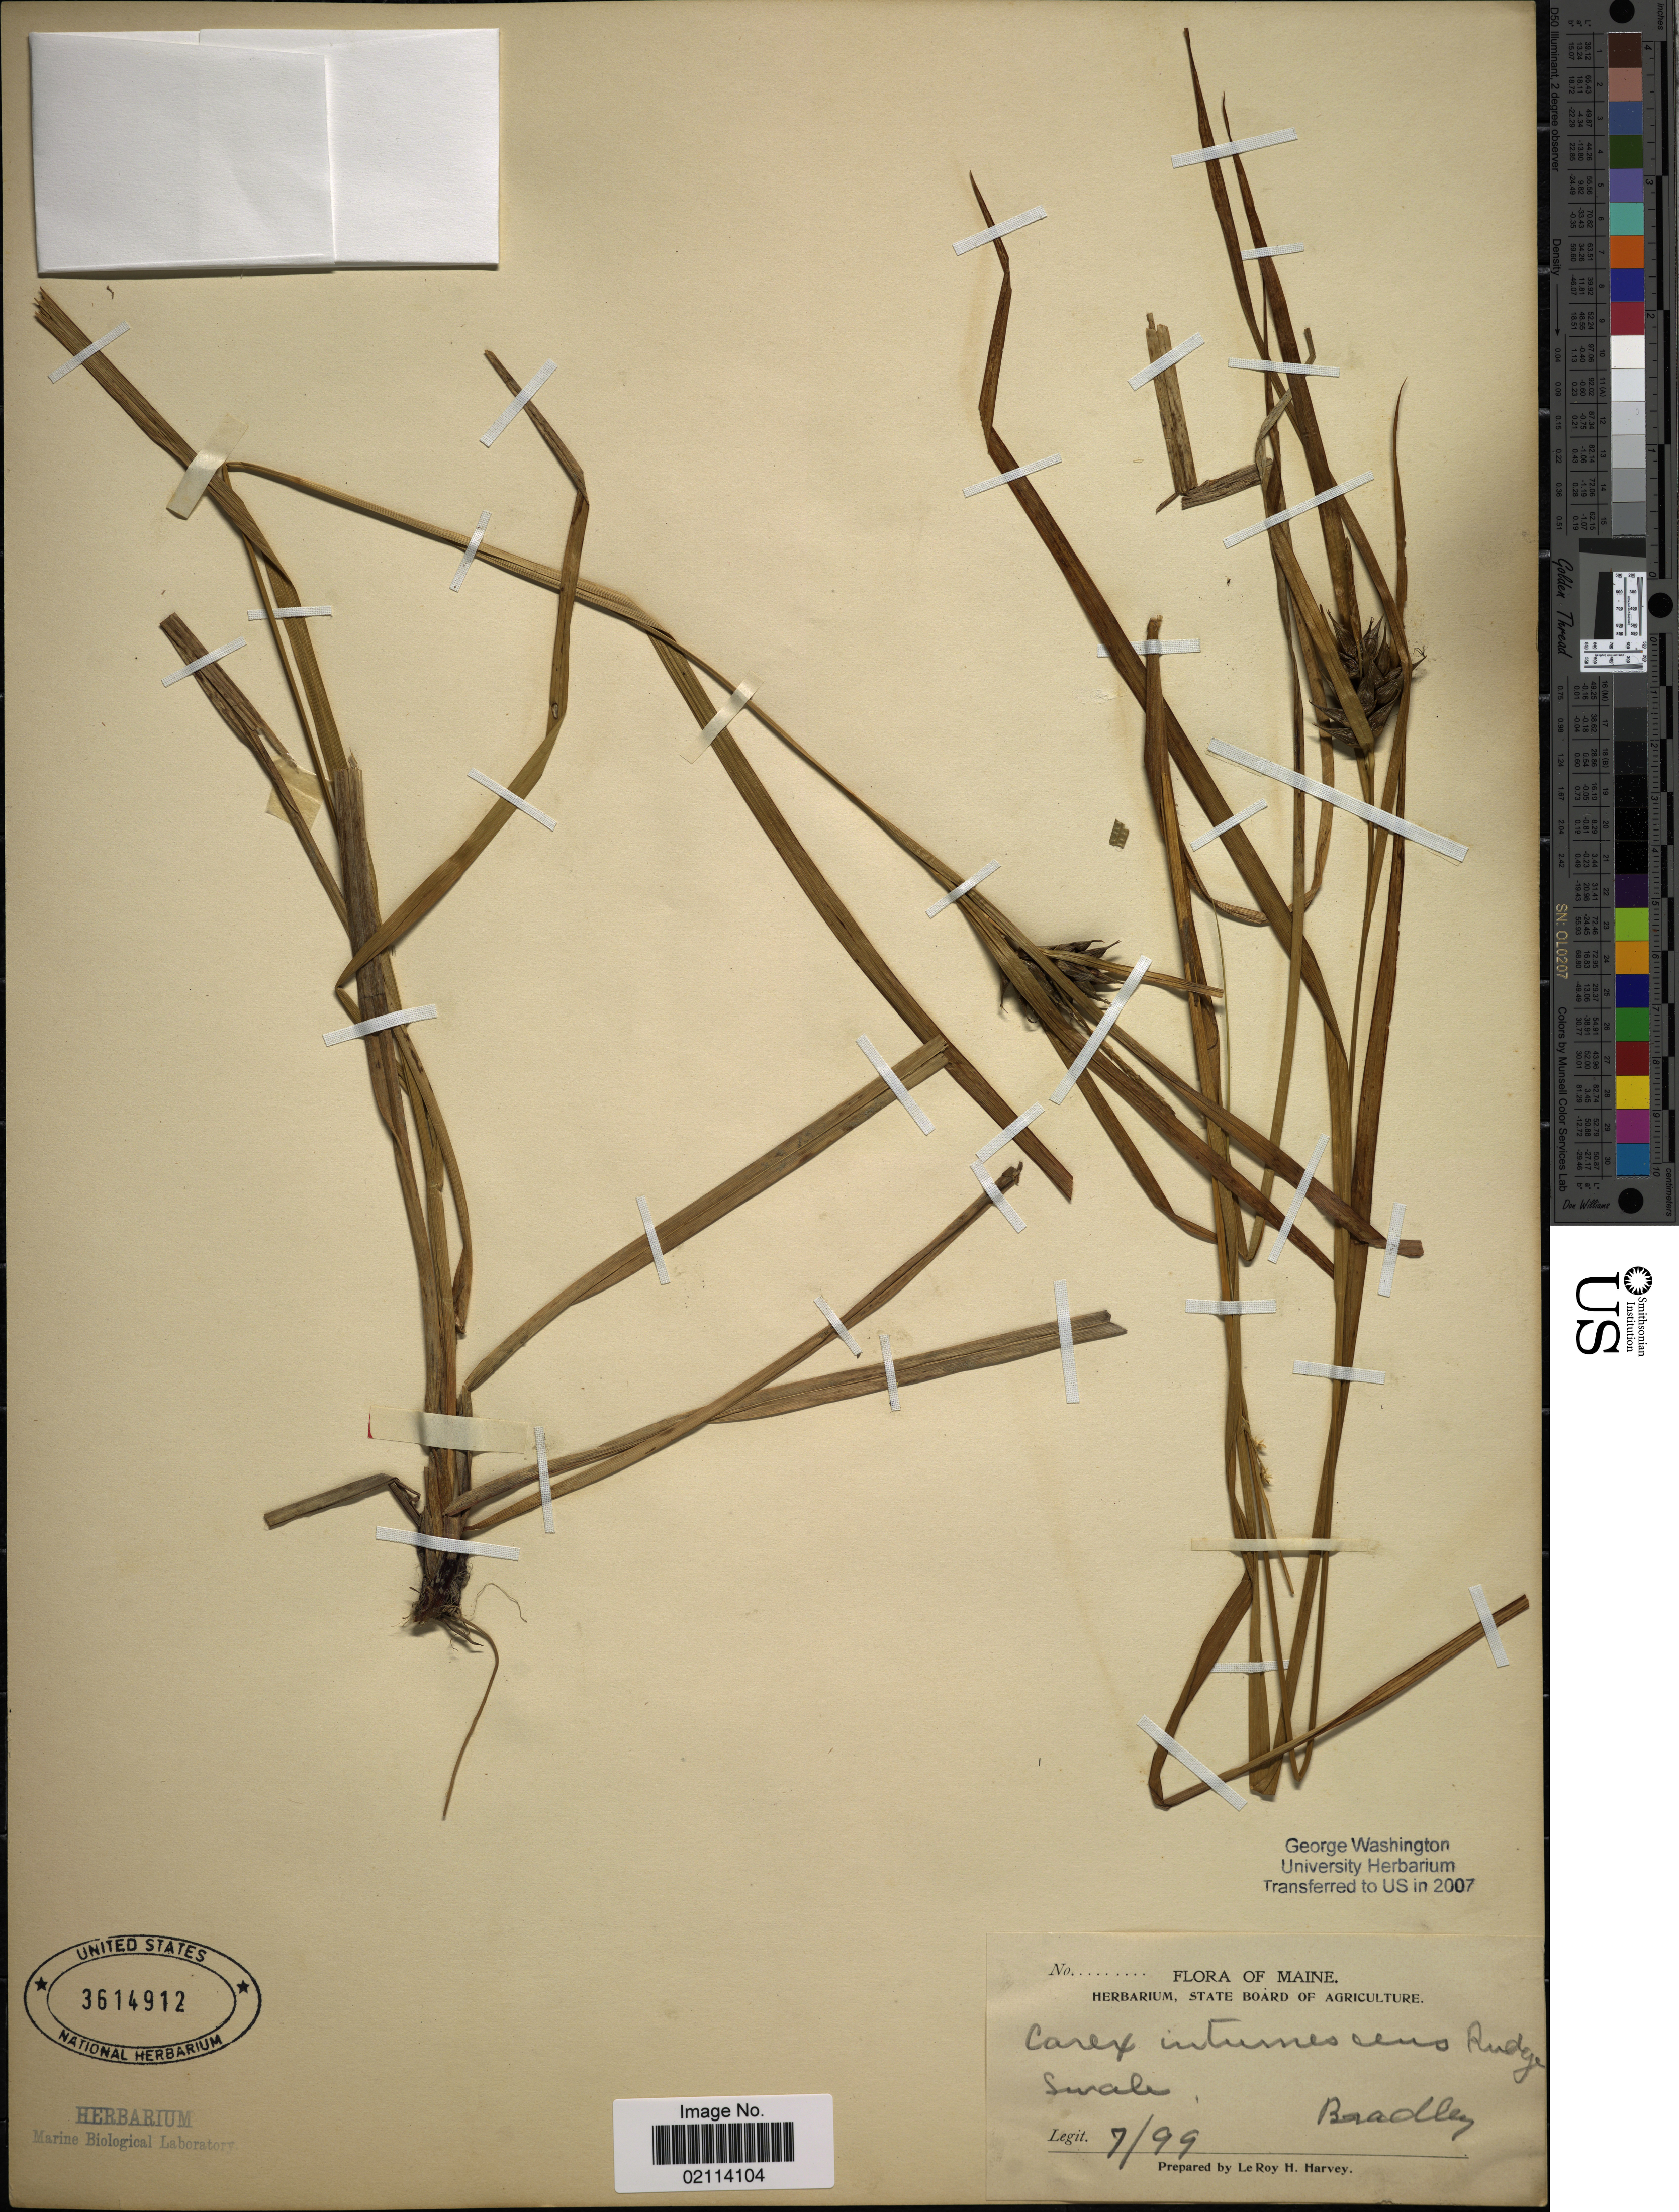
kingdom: Plantae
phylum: Tracheophyta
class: Liliopsida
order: Poales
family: Cyperaceae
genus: Carex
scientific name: Carex intumescens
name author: Rudge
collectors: L. H. Harvey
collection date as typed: Transcribed d/m/y: /7/99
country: United States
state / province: Maine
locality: Swale, Bradley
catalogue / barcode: US 3614912